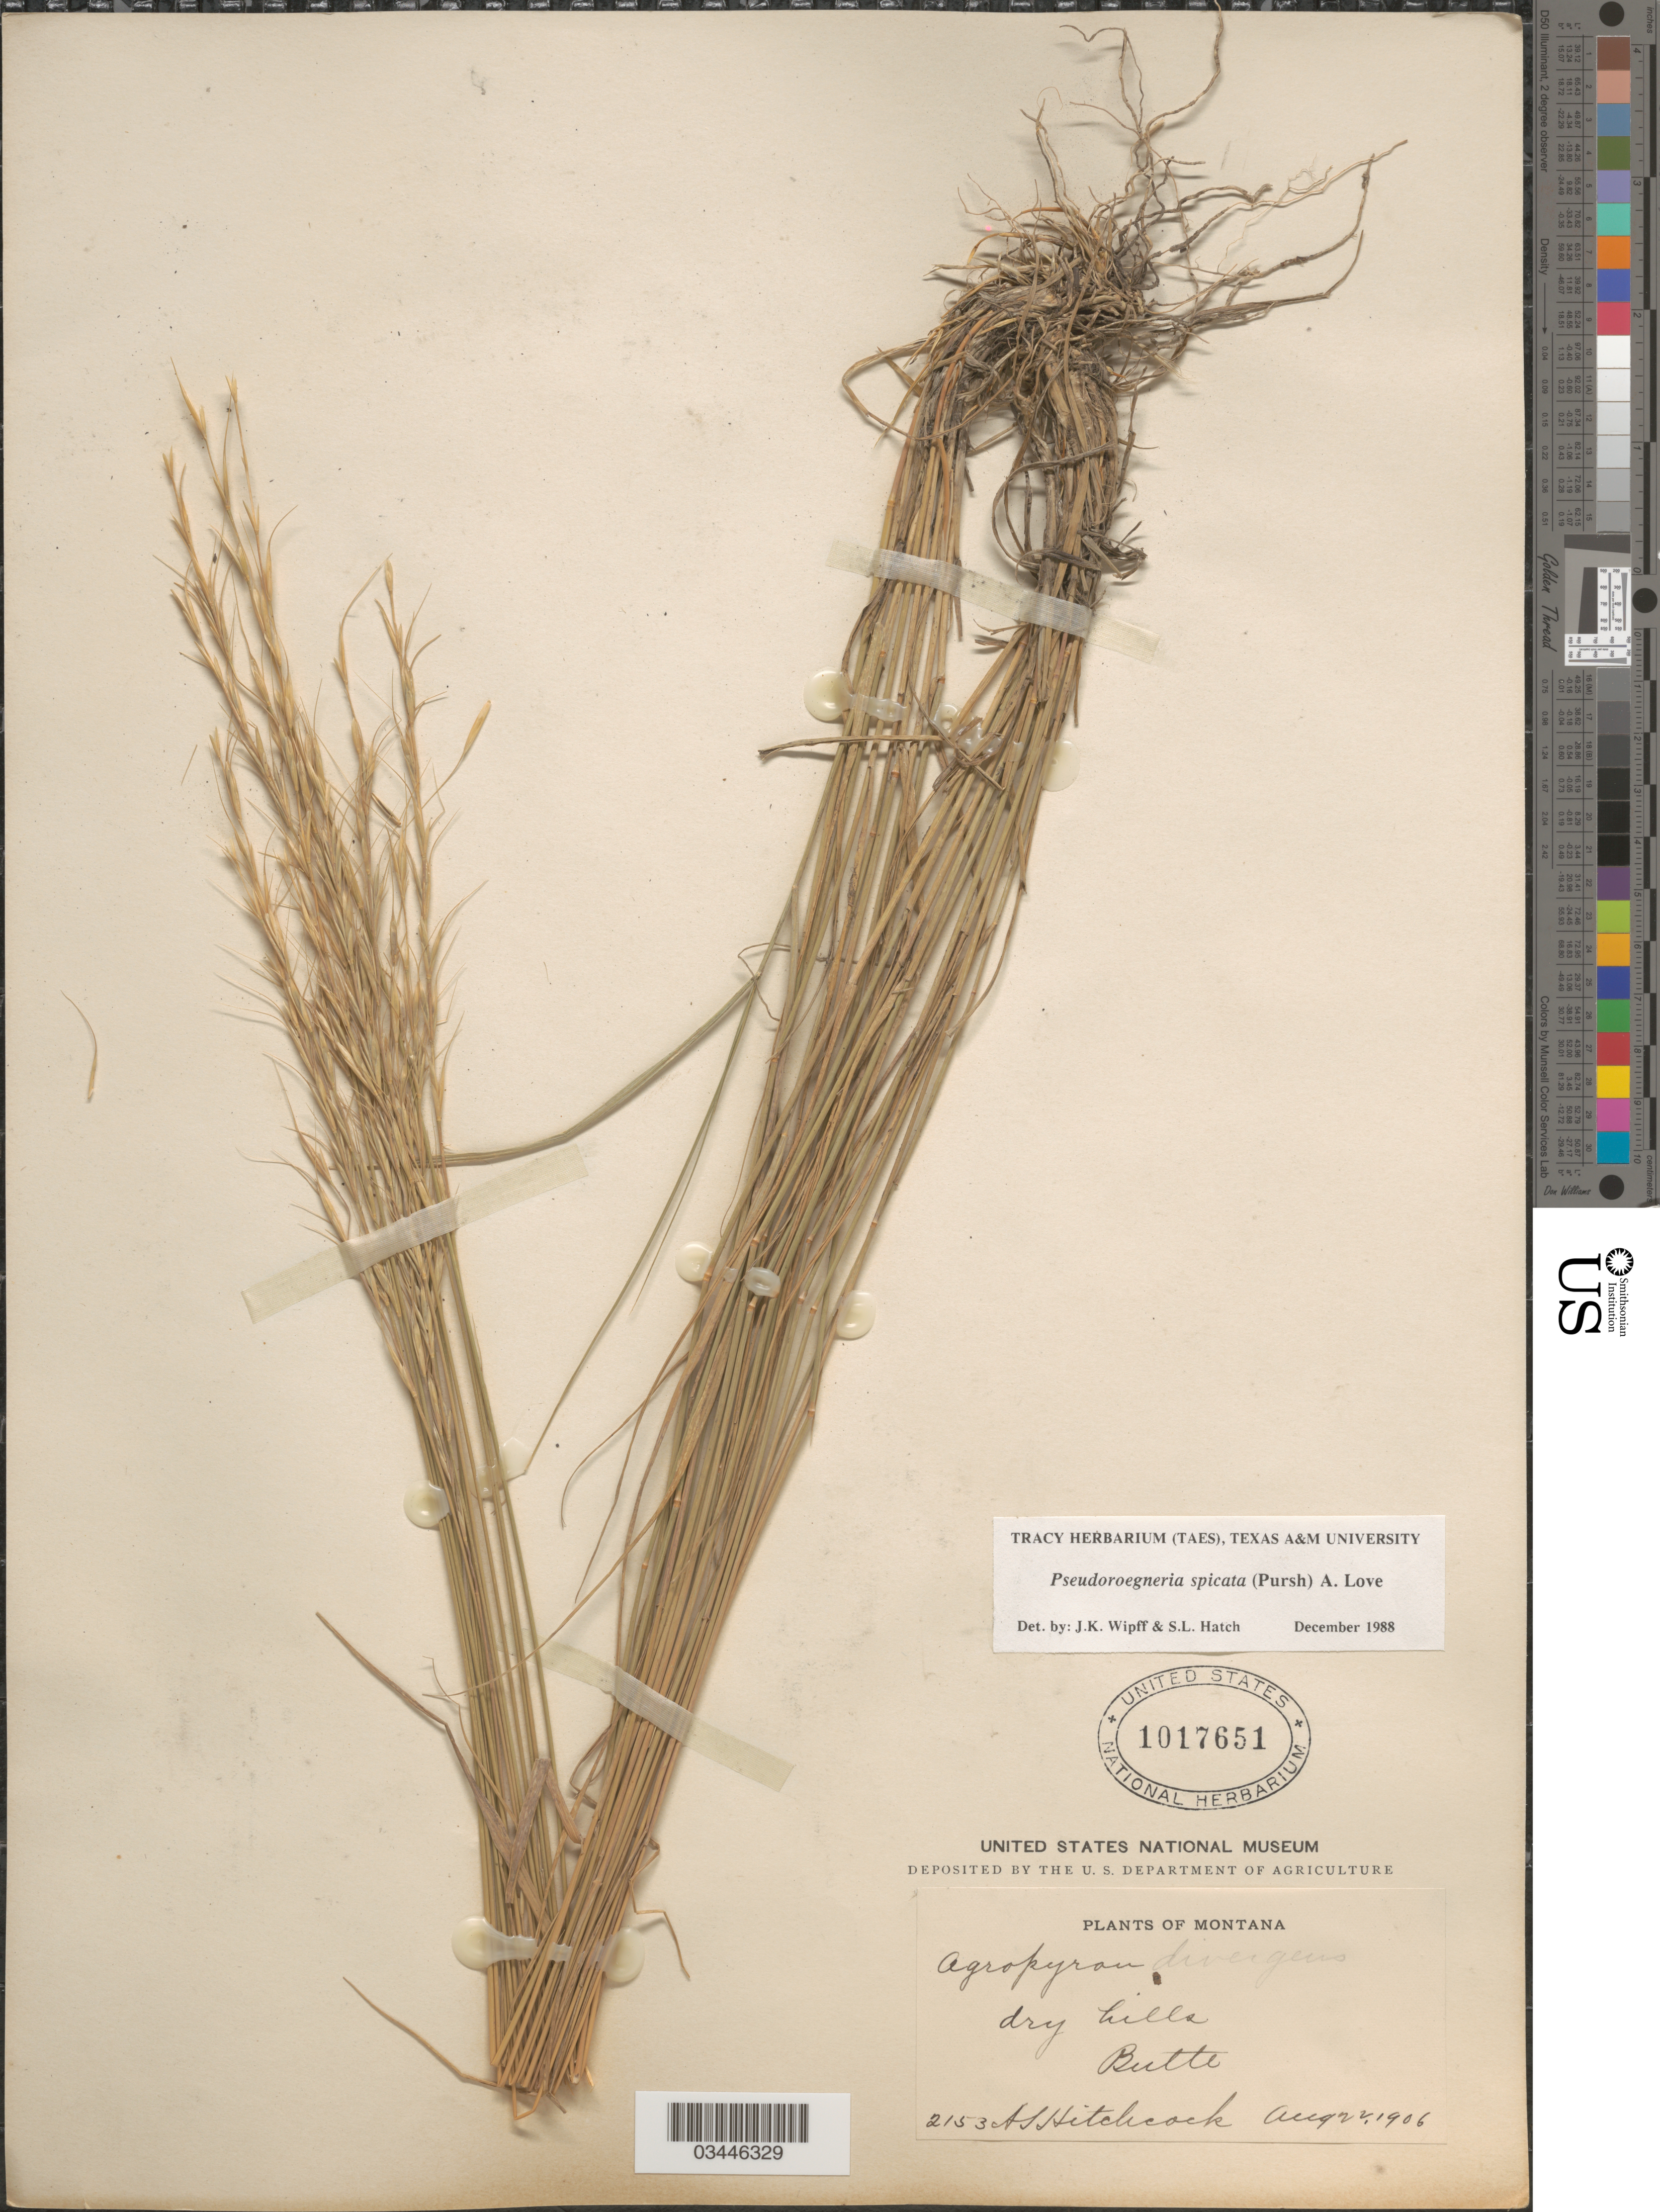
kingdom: Plantae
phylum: Tracheophyta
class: Liliopsida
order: Poales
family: Poaceae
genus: Pseudoroegneria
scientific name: Pseudoroegneria spicata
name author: (Pursh) Á. Löve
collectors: A. S. Hitchcock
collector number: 2153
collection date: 1906-08-22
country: United States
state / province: Montana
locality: Dry hills Butte.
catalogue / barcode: US 1017651